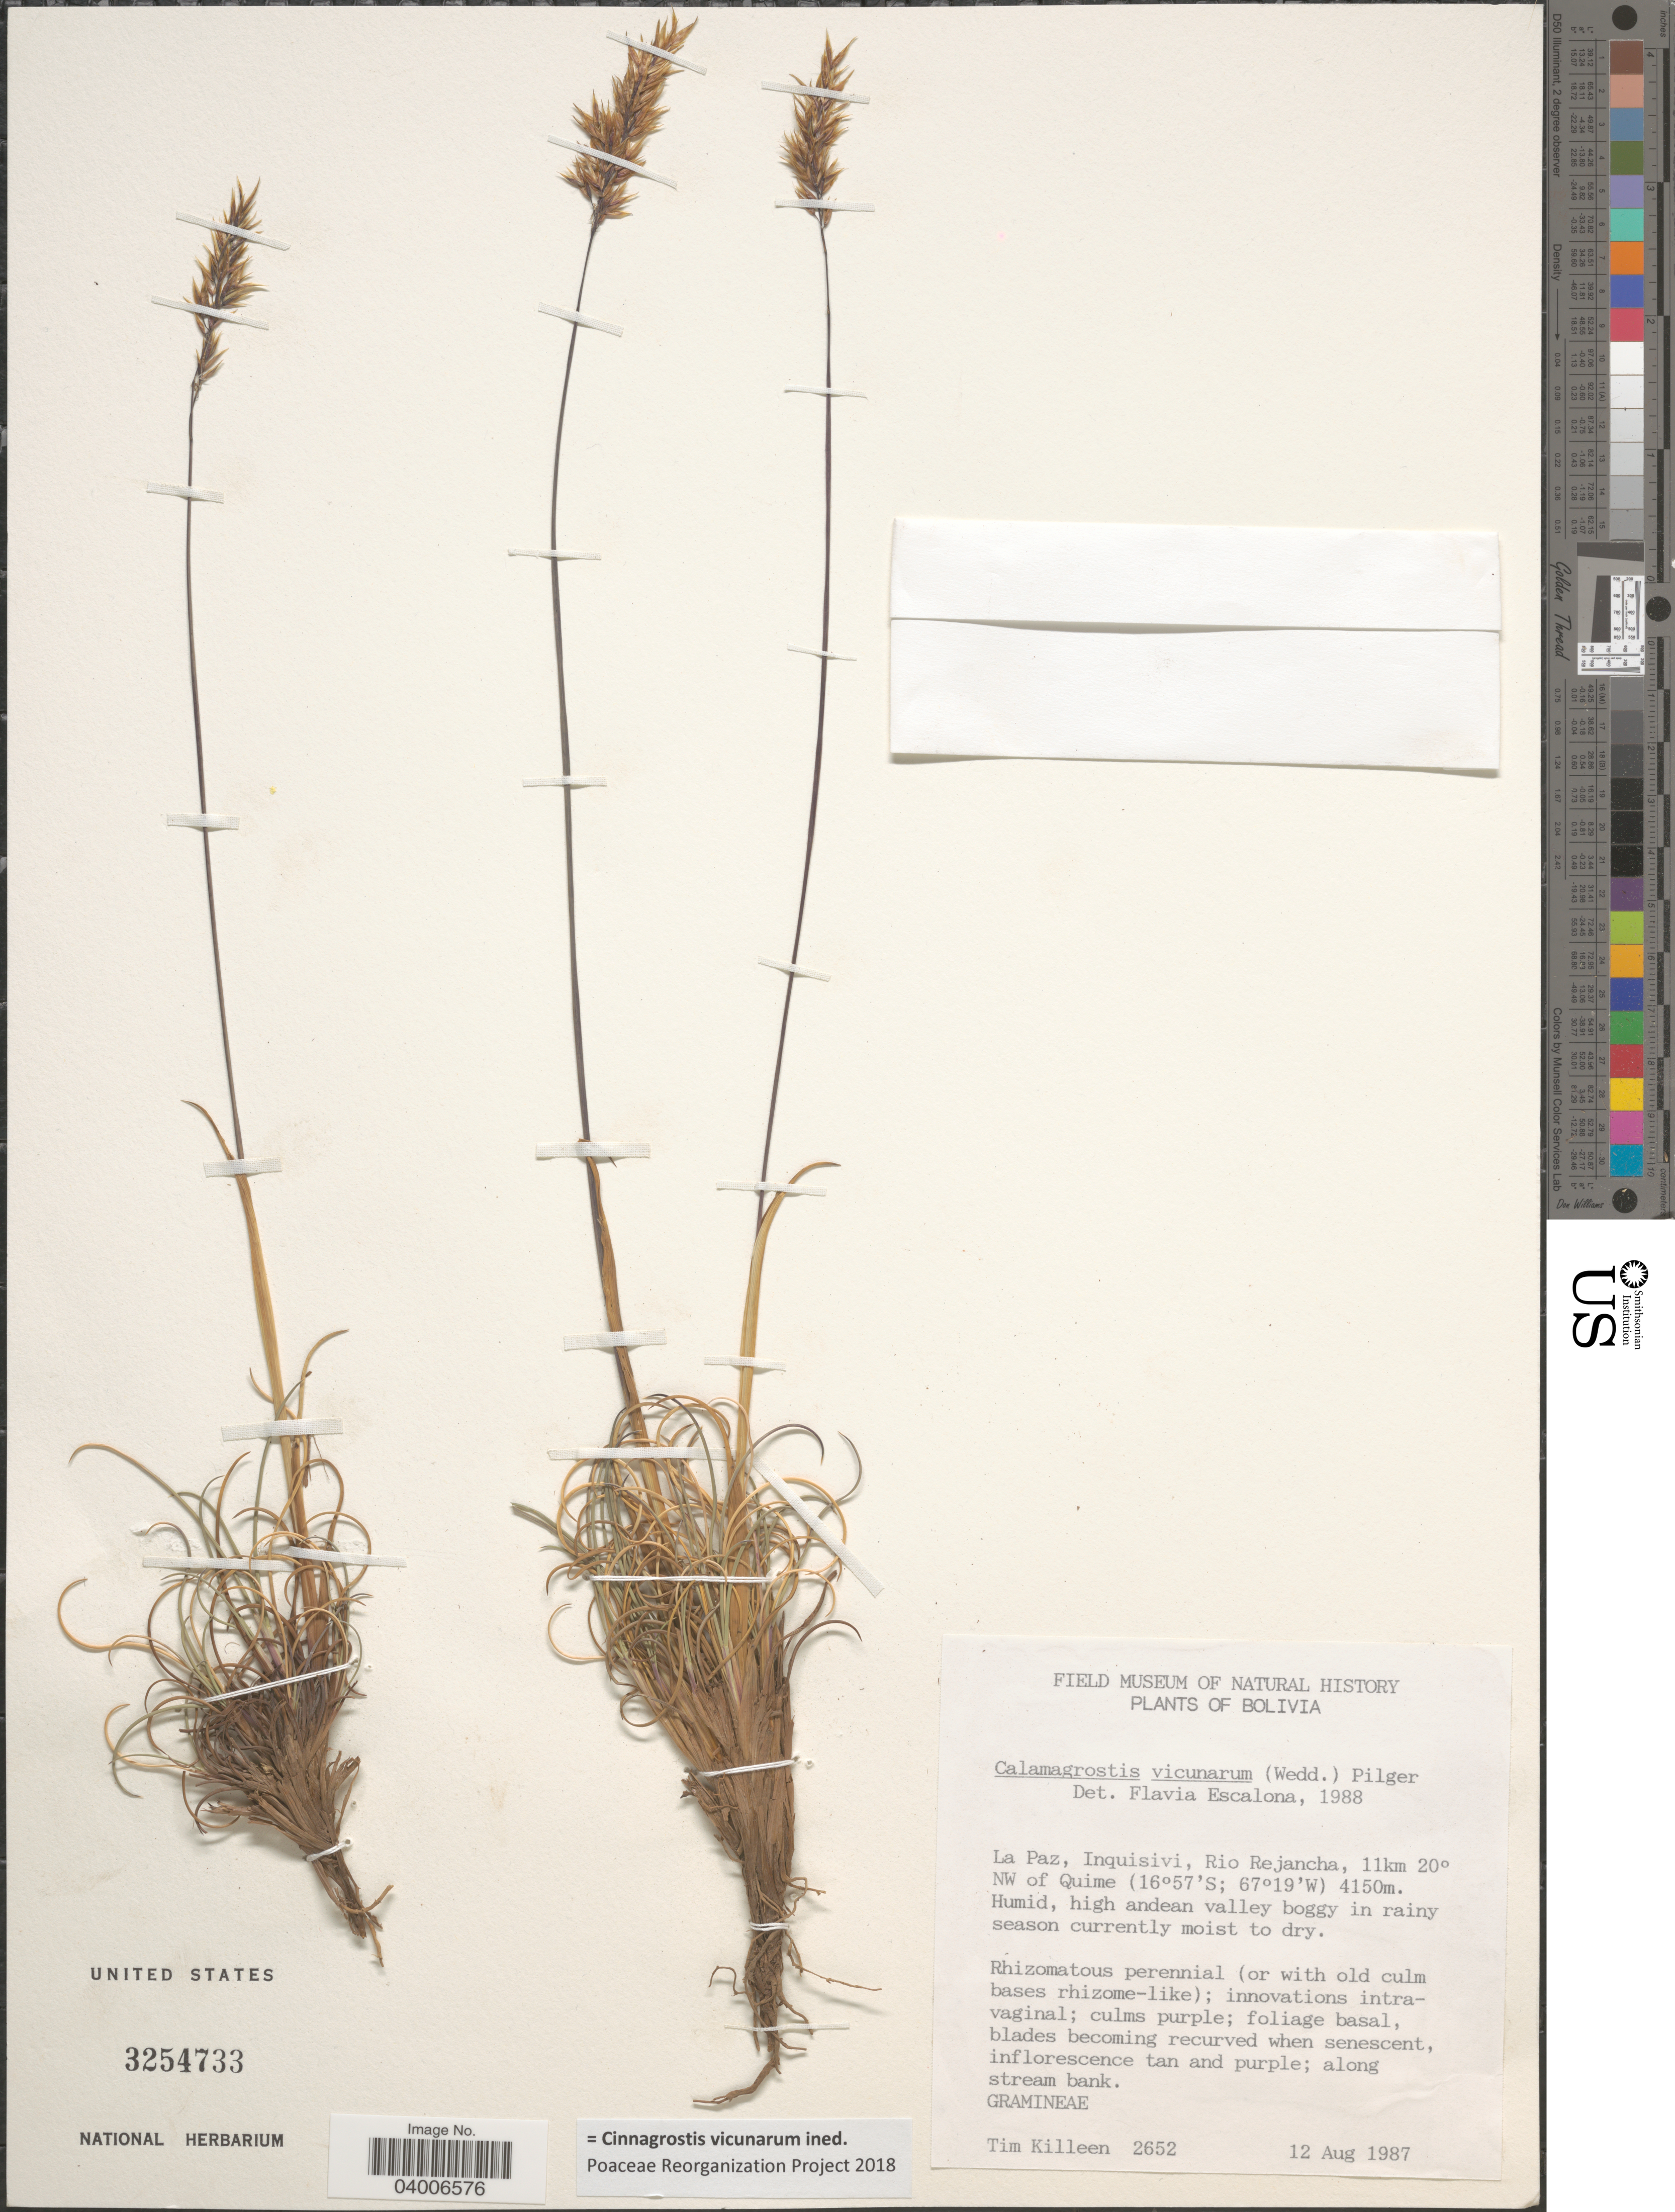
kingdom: Plantae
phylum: Tracheophyta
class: Liliopsida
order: Poales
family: Poaceae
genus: Cinnagrostis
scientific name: Cinnagrostis vicunarum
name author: (Wedd.) P.M. Peterson et al.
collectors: T. J. Killeen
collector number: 2652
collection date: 1987-08-12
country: Bolivia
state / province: La Paz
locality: Inquisivi, Rio Rejancha, 11km 20º NW of Quime.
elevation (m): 4150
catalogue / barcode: US 3254733